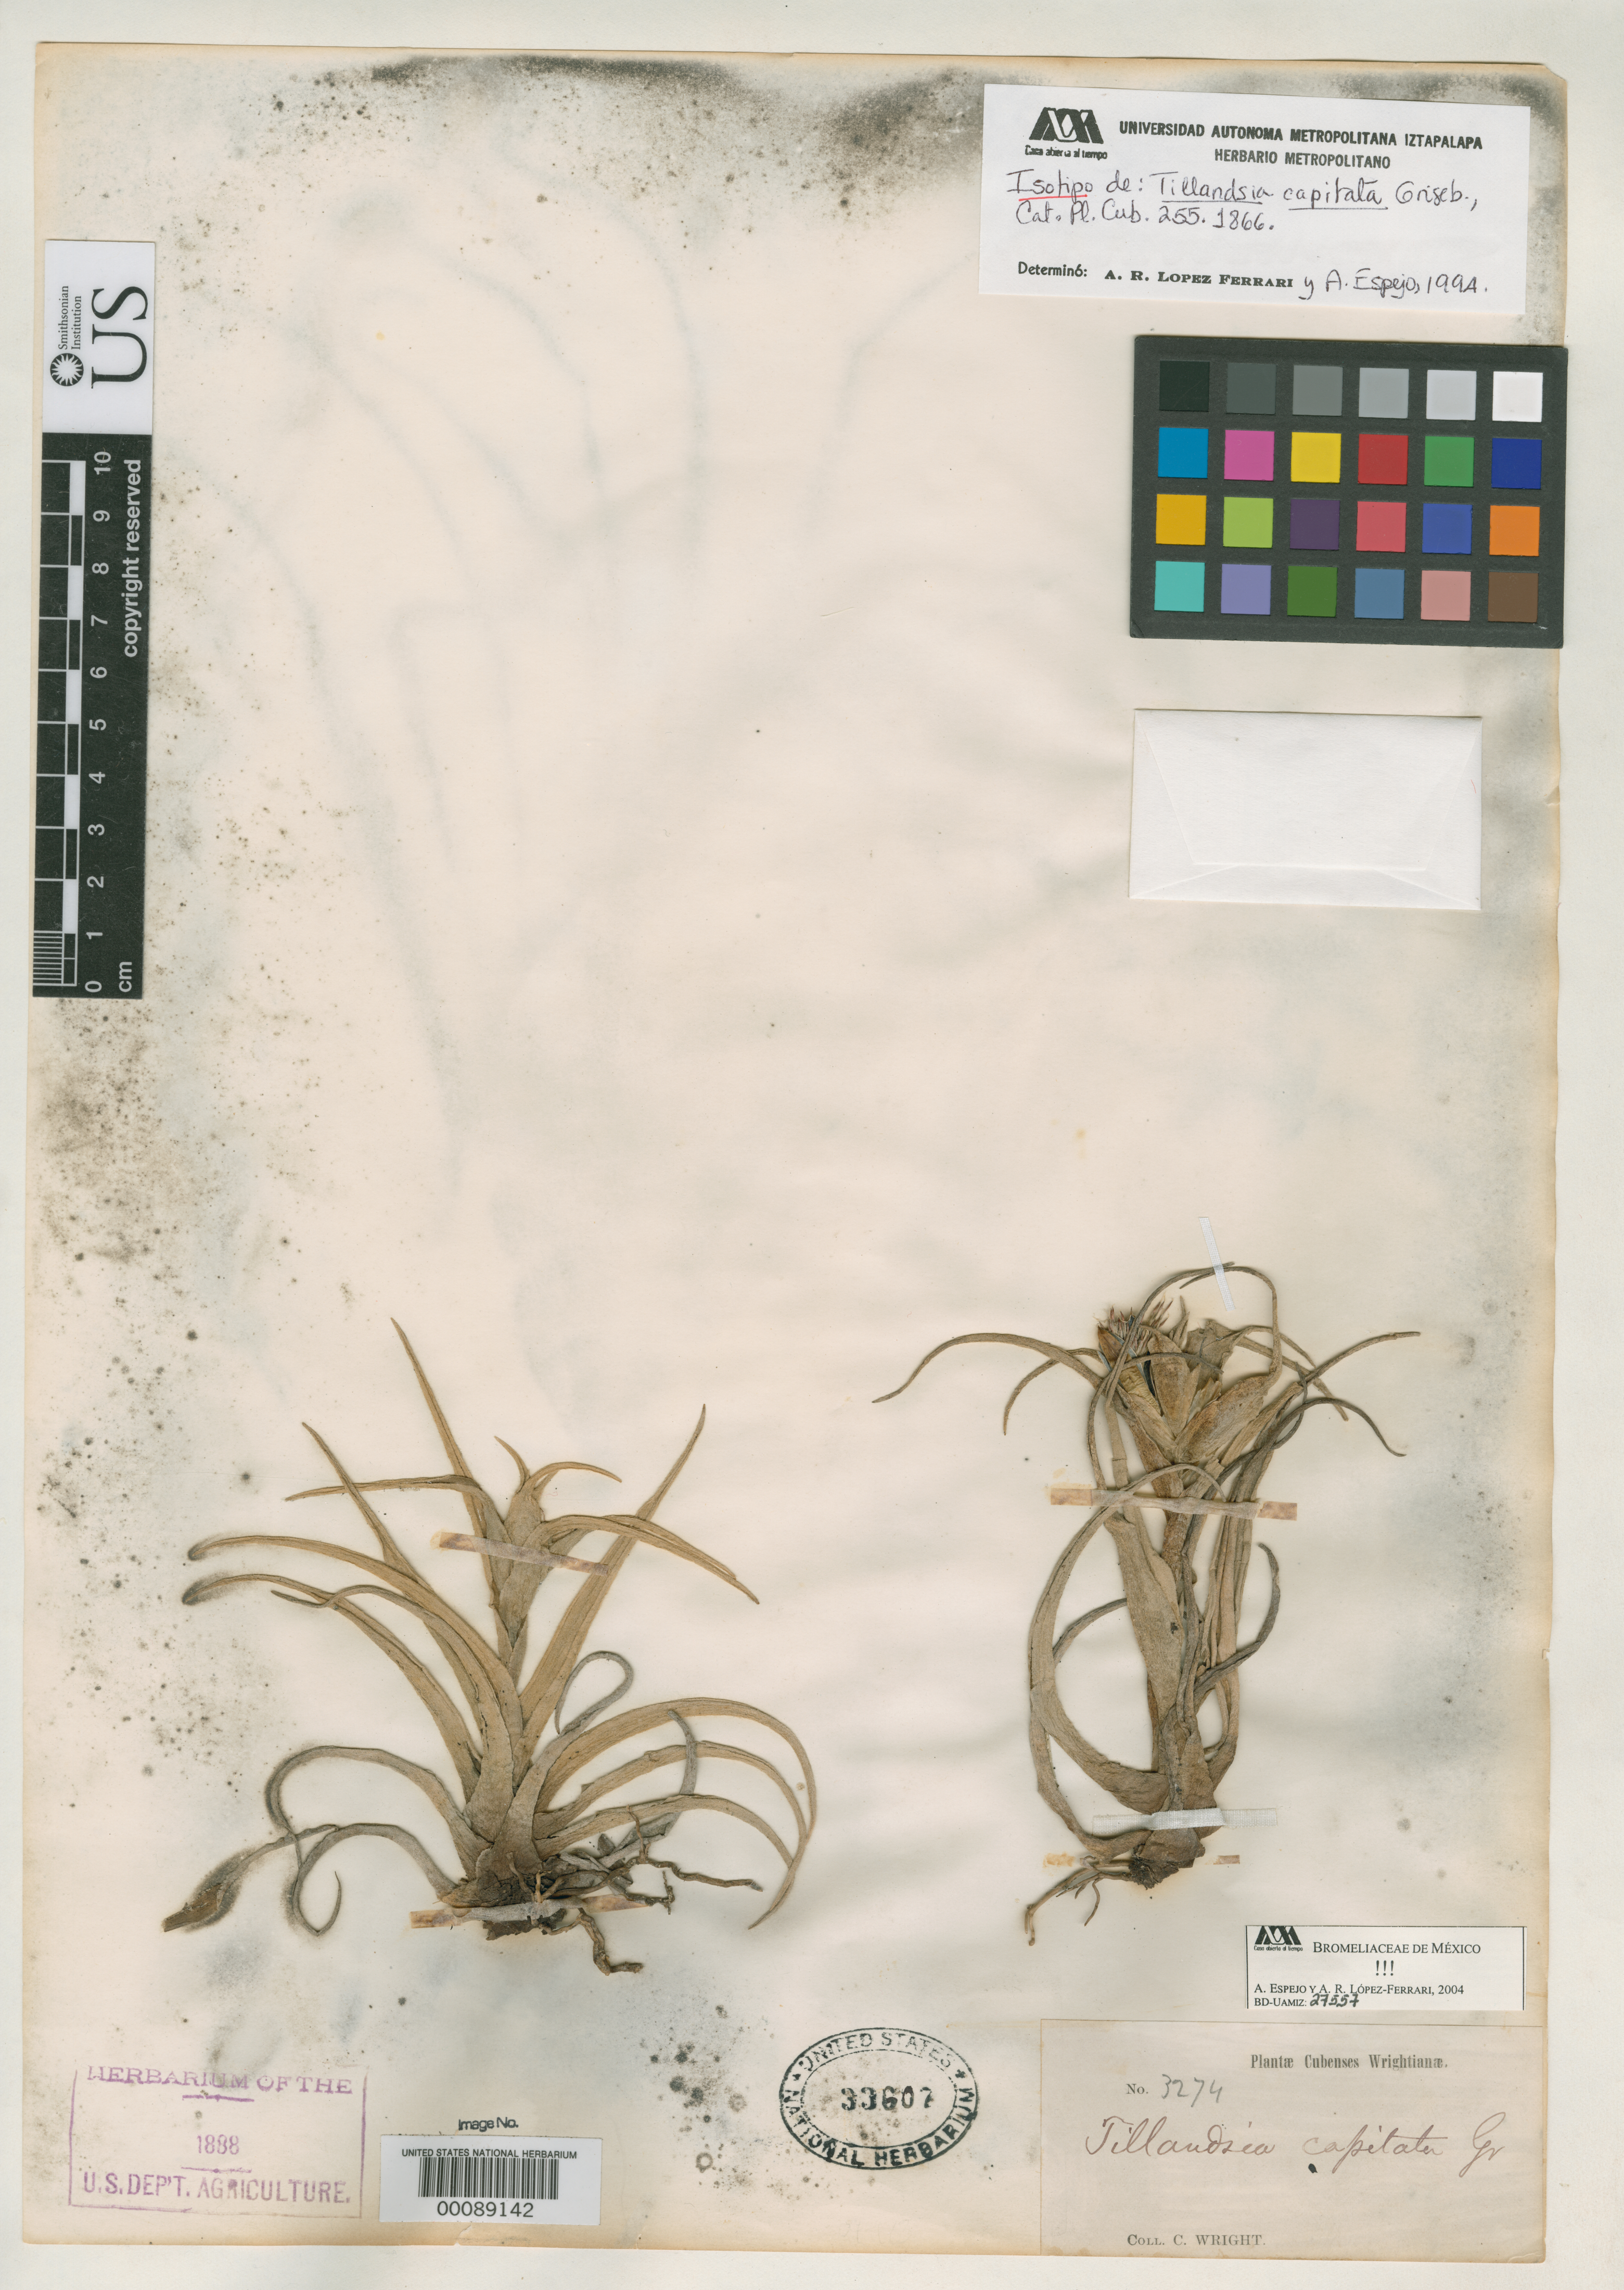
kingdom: Plantae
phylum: Tracheophyta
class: Liliopsida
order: Poales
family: Bromeliaceae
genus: Tillandsia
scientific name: Tillandsia capitata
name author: Griseb.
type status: Isotype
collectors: C. Wright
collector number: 3274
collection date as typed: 1888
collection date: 1888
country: Cuba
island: Greater Antilles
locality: Orientalis.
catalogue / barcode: US 33607